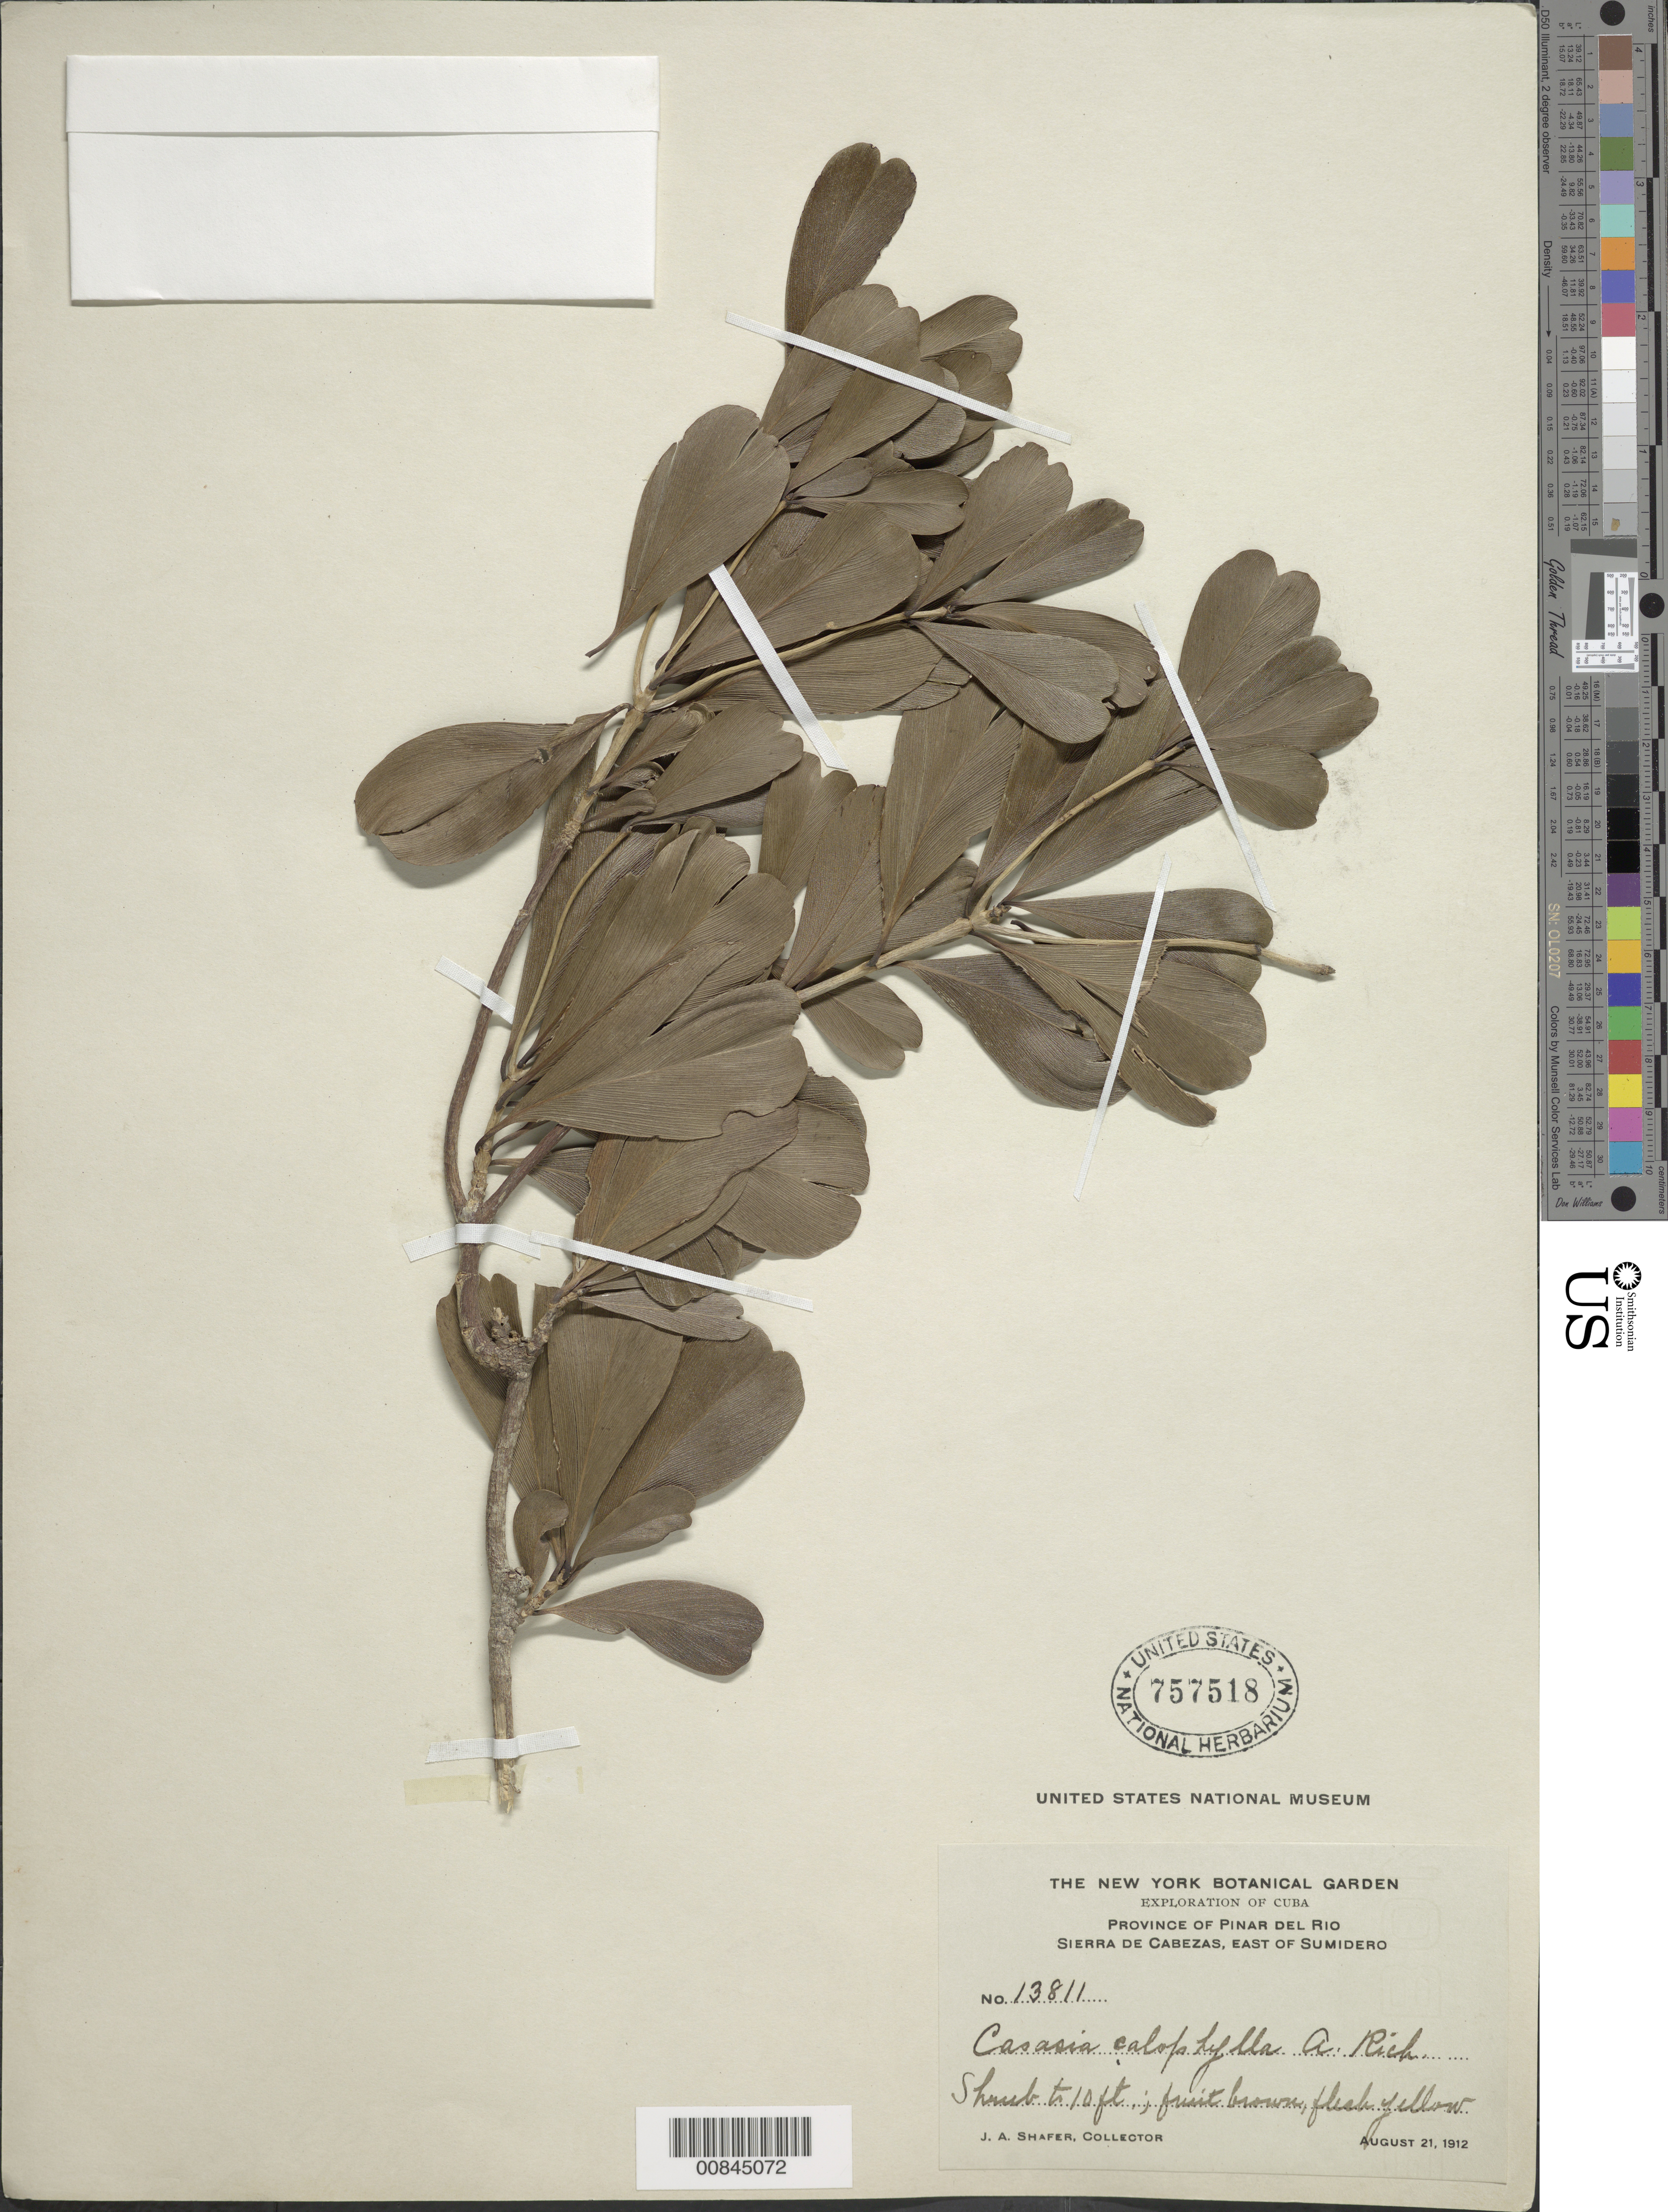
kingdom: Plantae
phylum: Tracheophyta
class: Magnoliopsida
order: Gentianales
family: Rubiaceae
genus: Casasia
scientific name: Casasia calophylla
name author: A. Rich.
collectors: J. A. Shafer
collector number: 13811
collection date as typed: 21 Aug 1912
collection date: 1912-08-21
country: Cuba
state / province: Pinar del Río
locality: Sierra de Cabezas, east of Sumidero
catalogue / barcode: US 757518